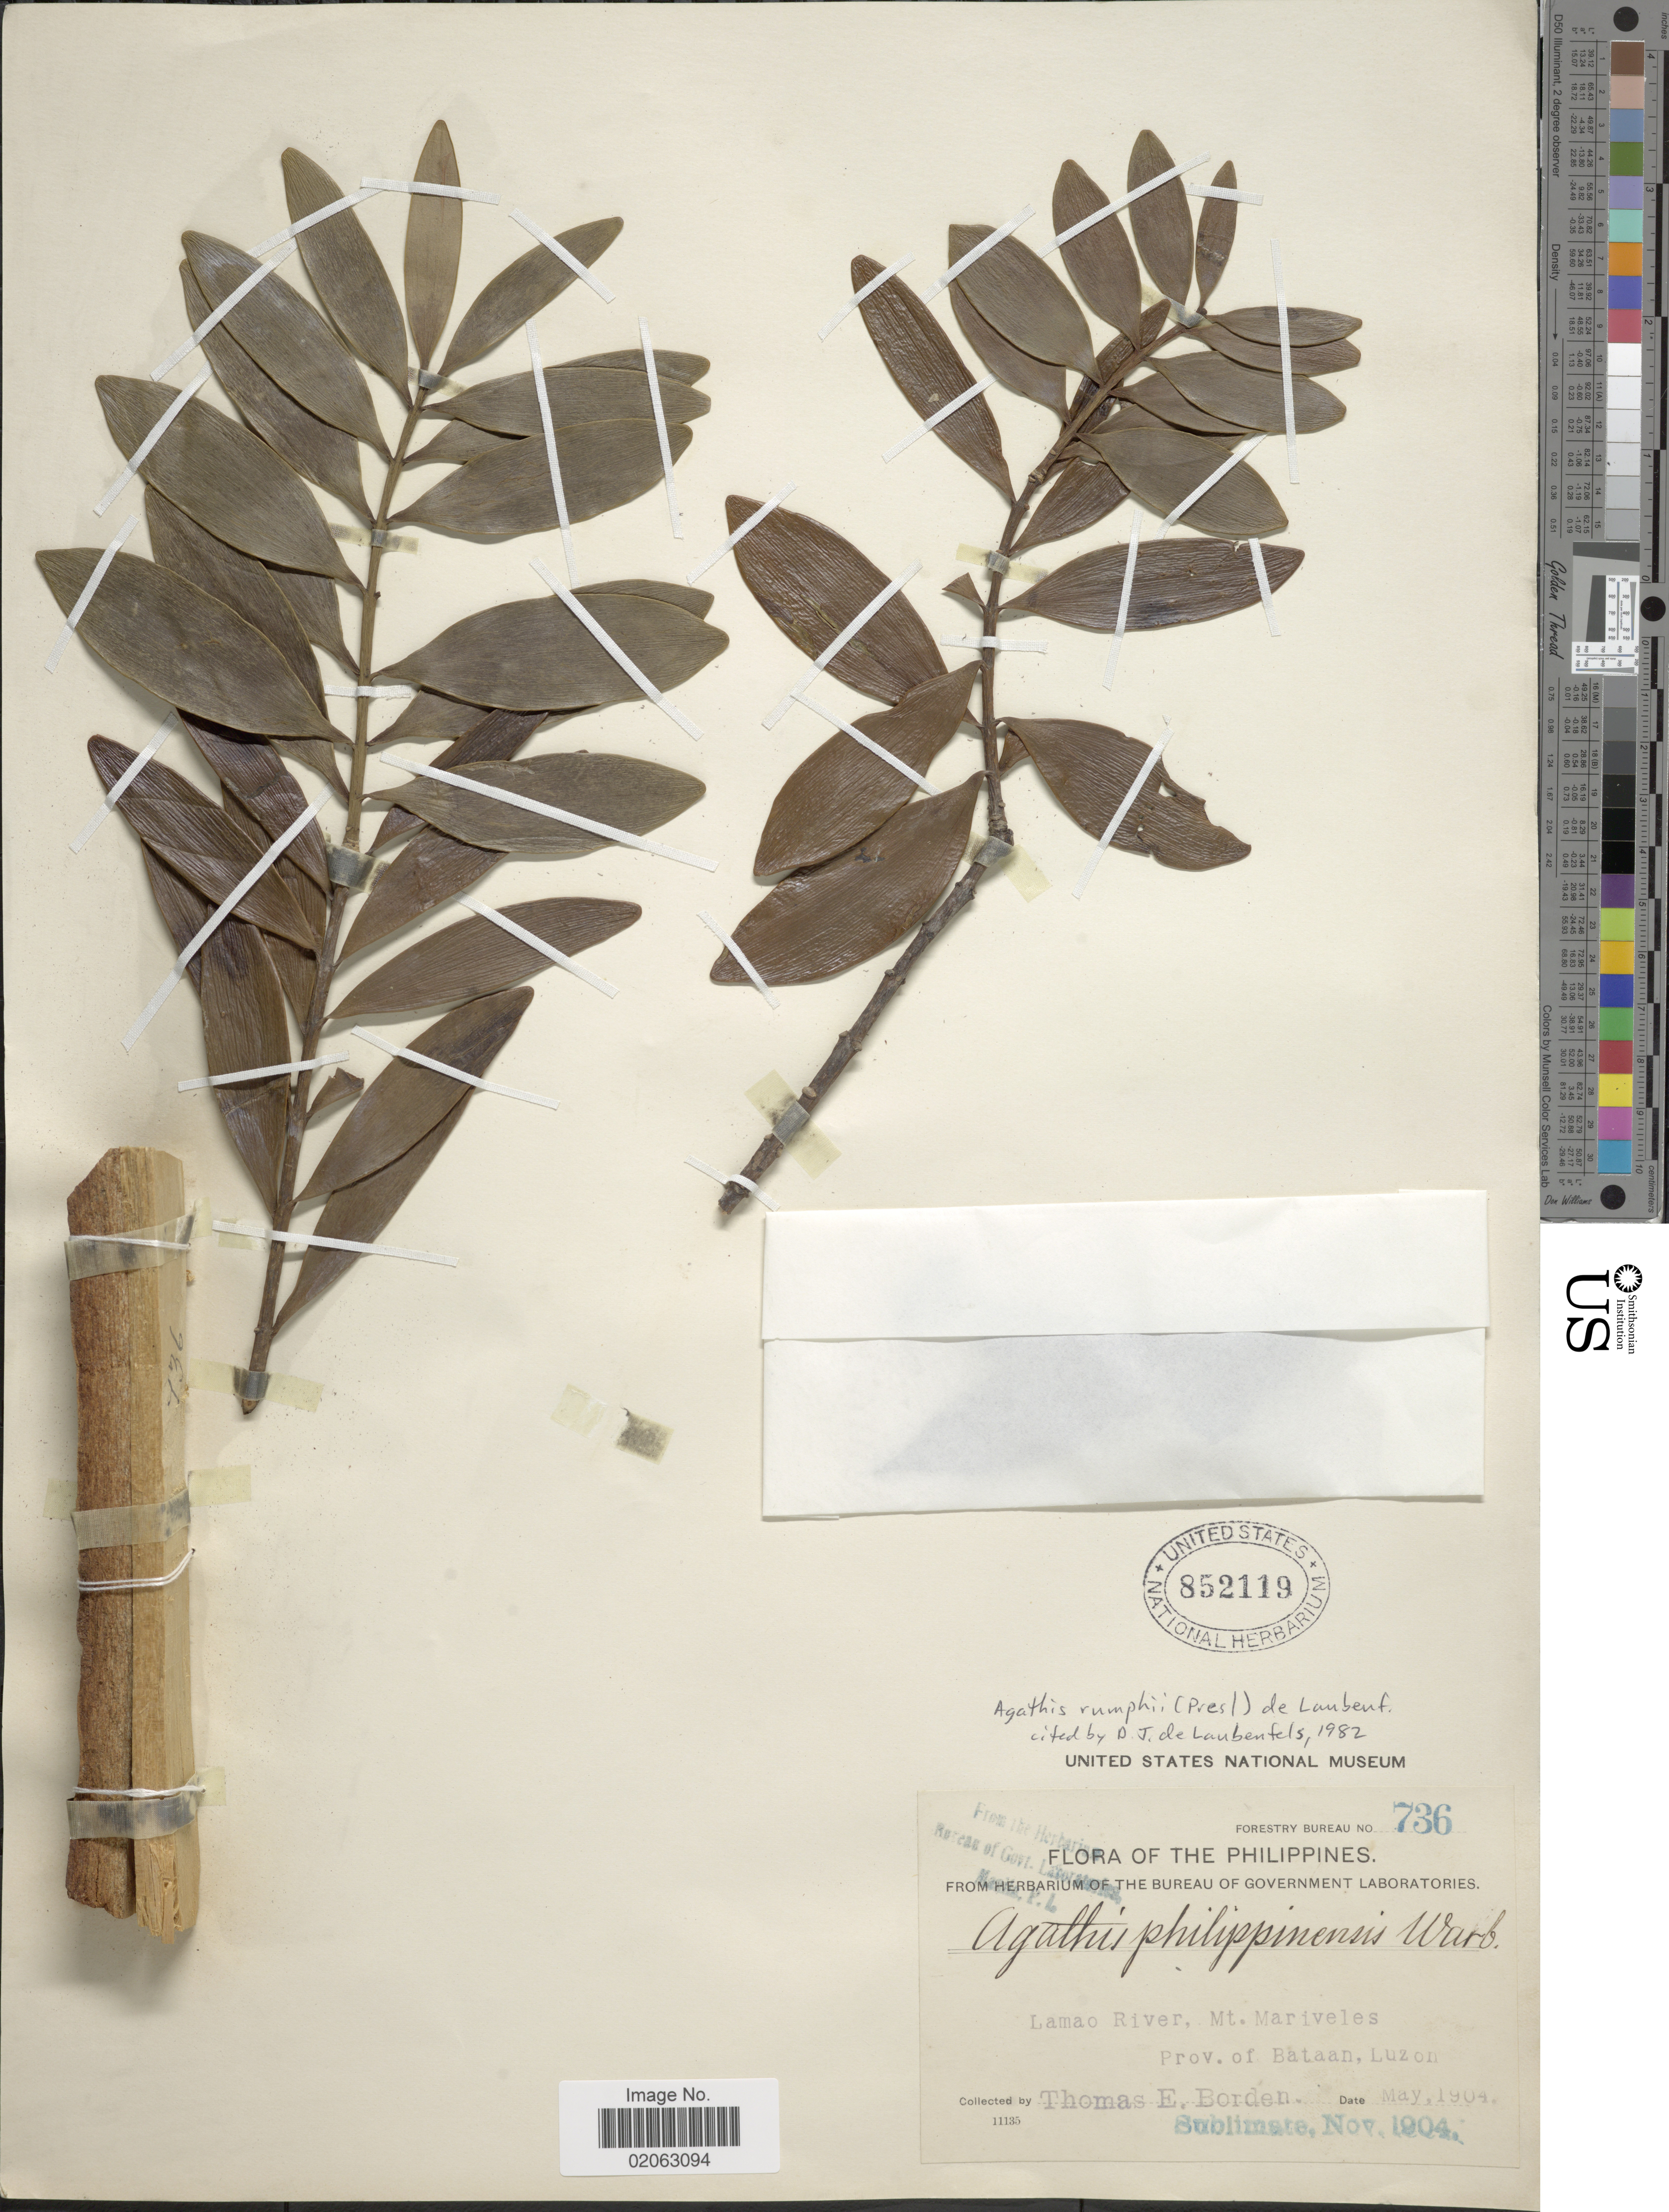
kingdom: Plantae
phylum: Tracheophyta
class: Pinopsida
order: Pinales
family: Araucariaceae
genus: Agathis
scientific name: Agathis rumphii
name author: (C. Presl)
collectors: T. E. Borden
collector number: Forestry Bureau 736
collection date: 1904-05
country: Philippines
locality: Lamao River, Mt. Mariveles, Prov. of Bataan, Luzon.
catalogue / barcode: US 852119